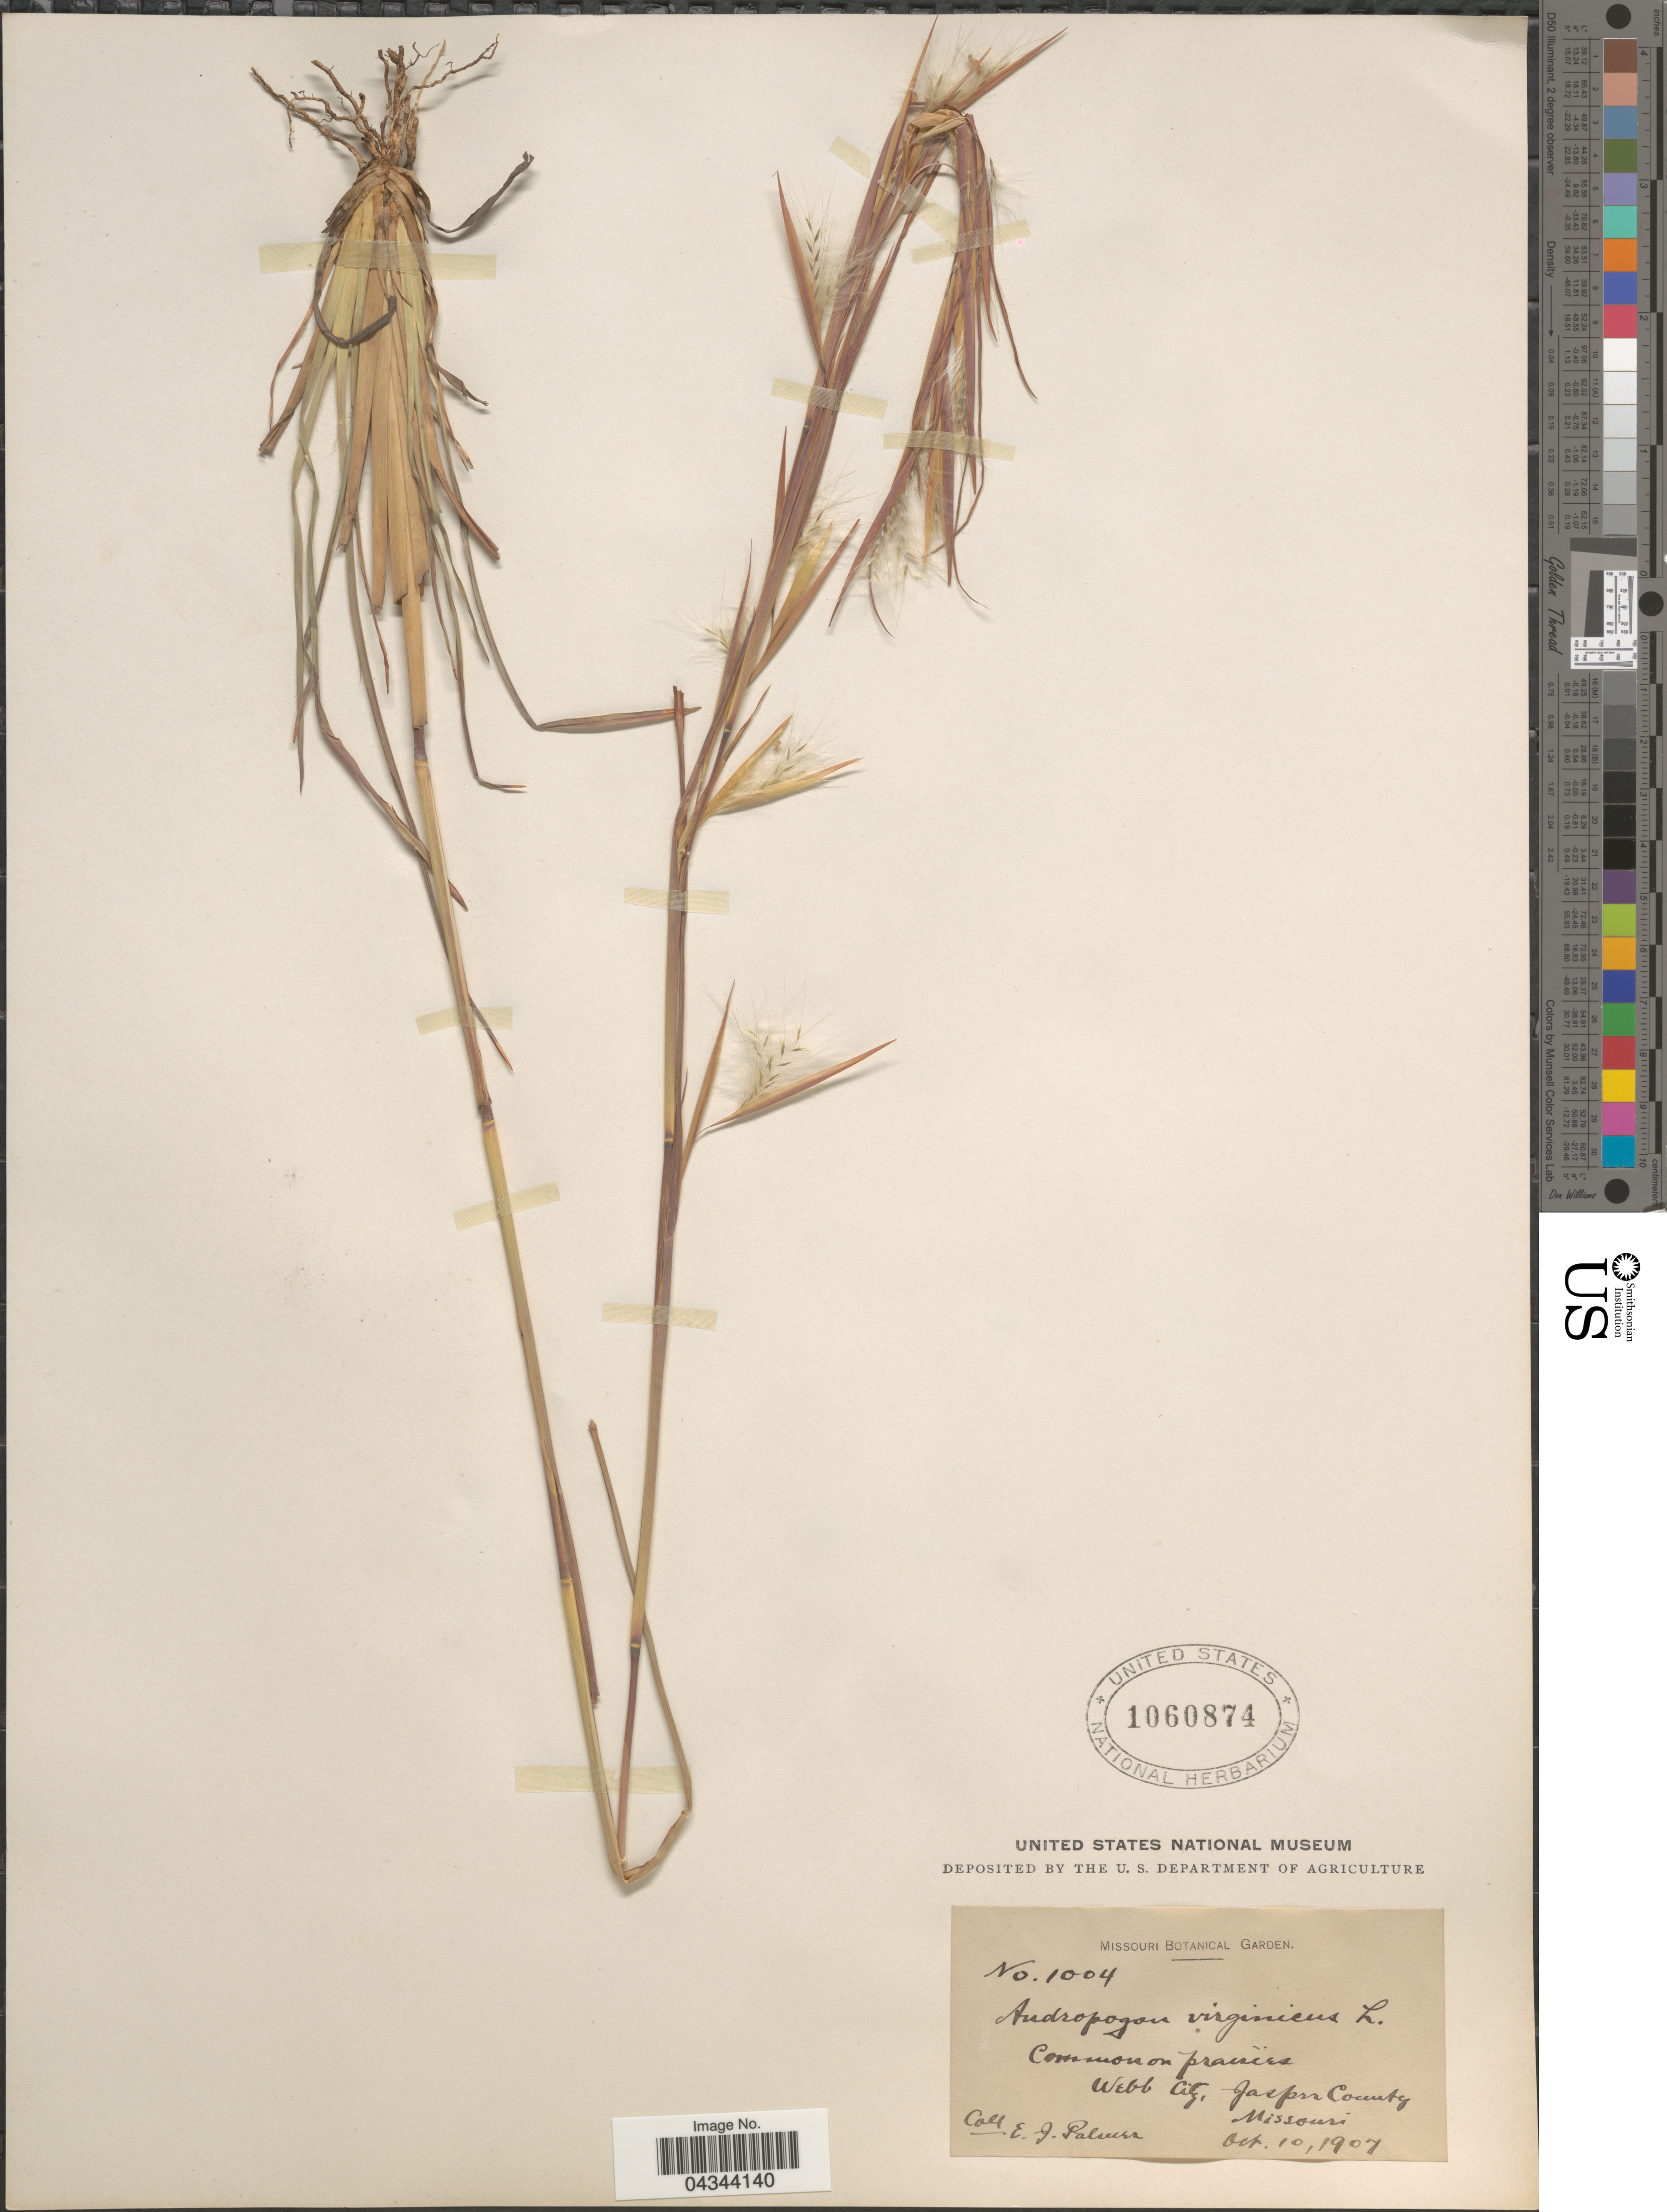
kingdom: Plantae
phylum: Tracheophyta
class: Liliopsida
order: Poales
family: Poaceae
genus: Andropogon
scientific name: Andropogon virginicus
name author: L.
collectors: E. J. Palmer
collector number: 1004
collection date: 1907-10-10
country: United States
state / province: Missouri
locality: Webb City, Jasper County.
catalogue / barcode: US 1060874